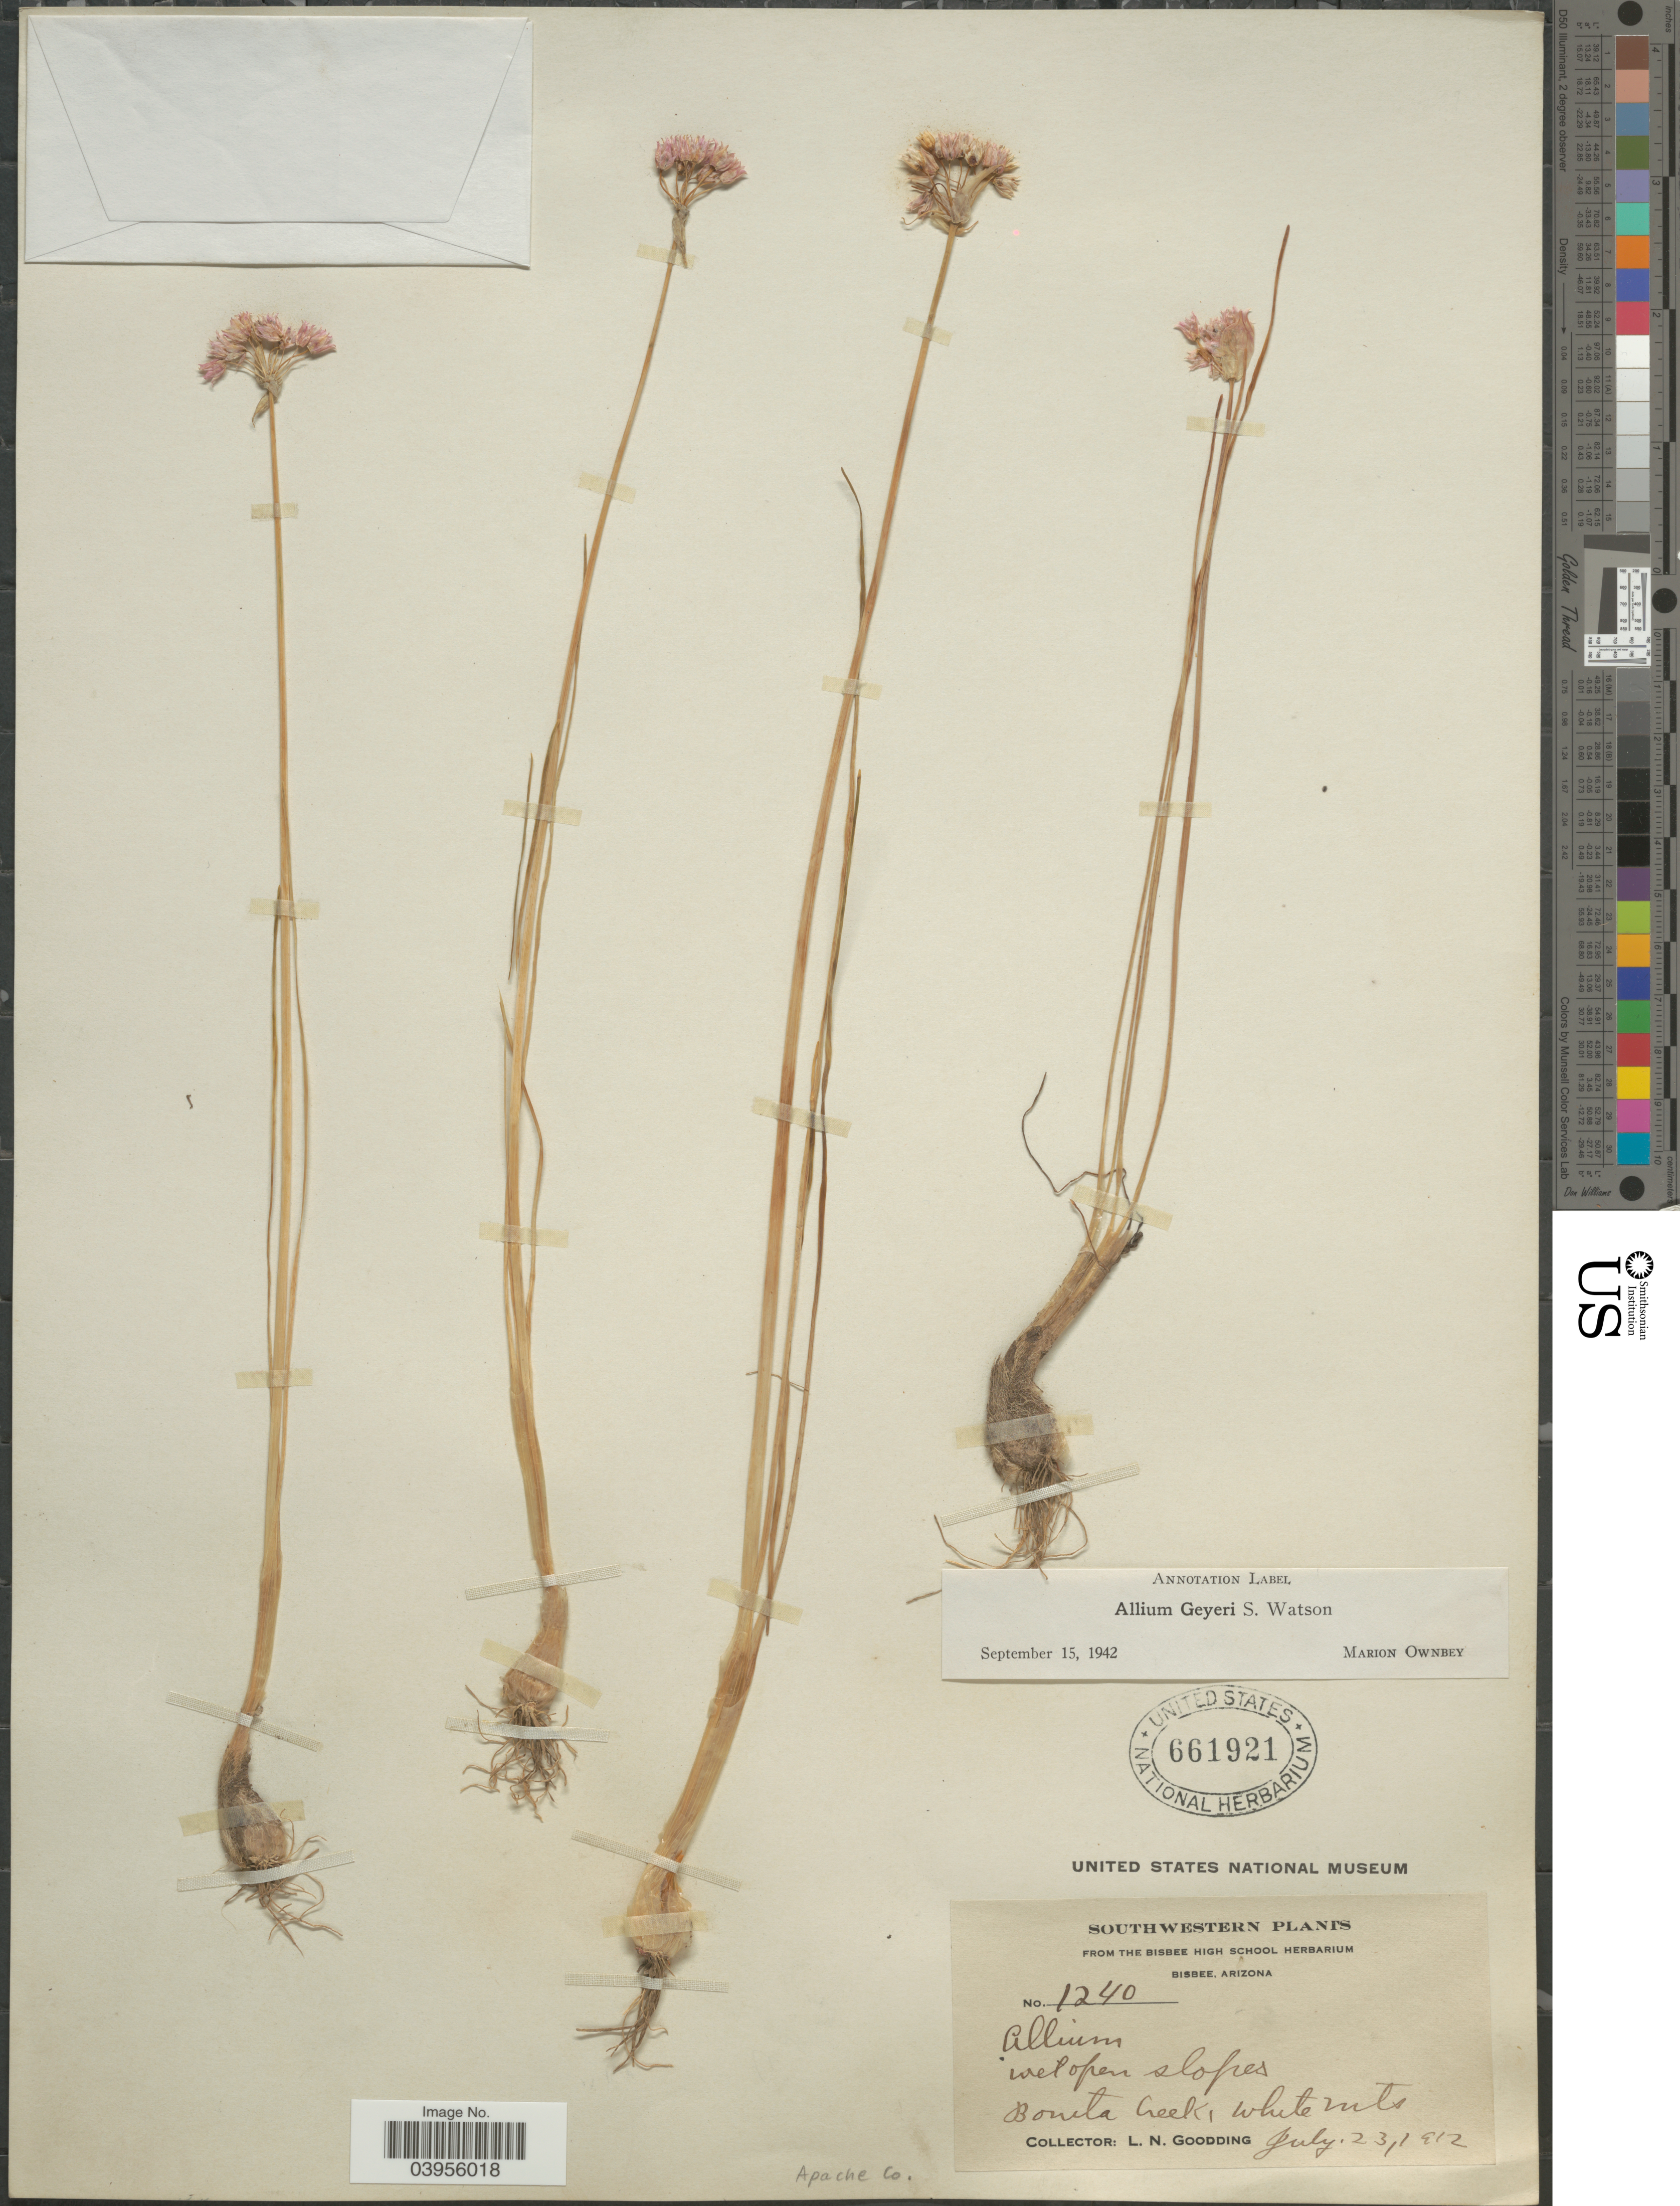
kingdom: Plantae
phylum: Tracheophyta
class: Liliopsida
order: Asparagales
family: Amaryllidaceae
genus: Allium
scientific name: Allium geyeri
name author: S. Watson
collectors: L. N. Goodding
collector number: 1240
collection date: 1912-07-23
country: United States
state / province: Arizona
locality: Southwestern. Bonita Creek, White Mts. Apache Co.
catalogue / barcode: US 661921